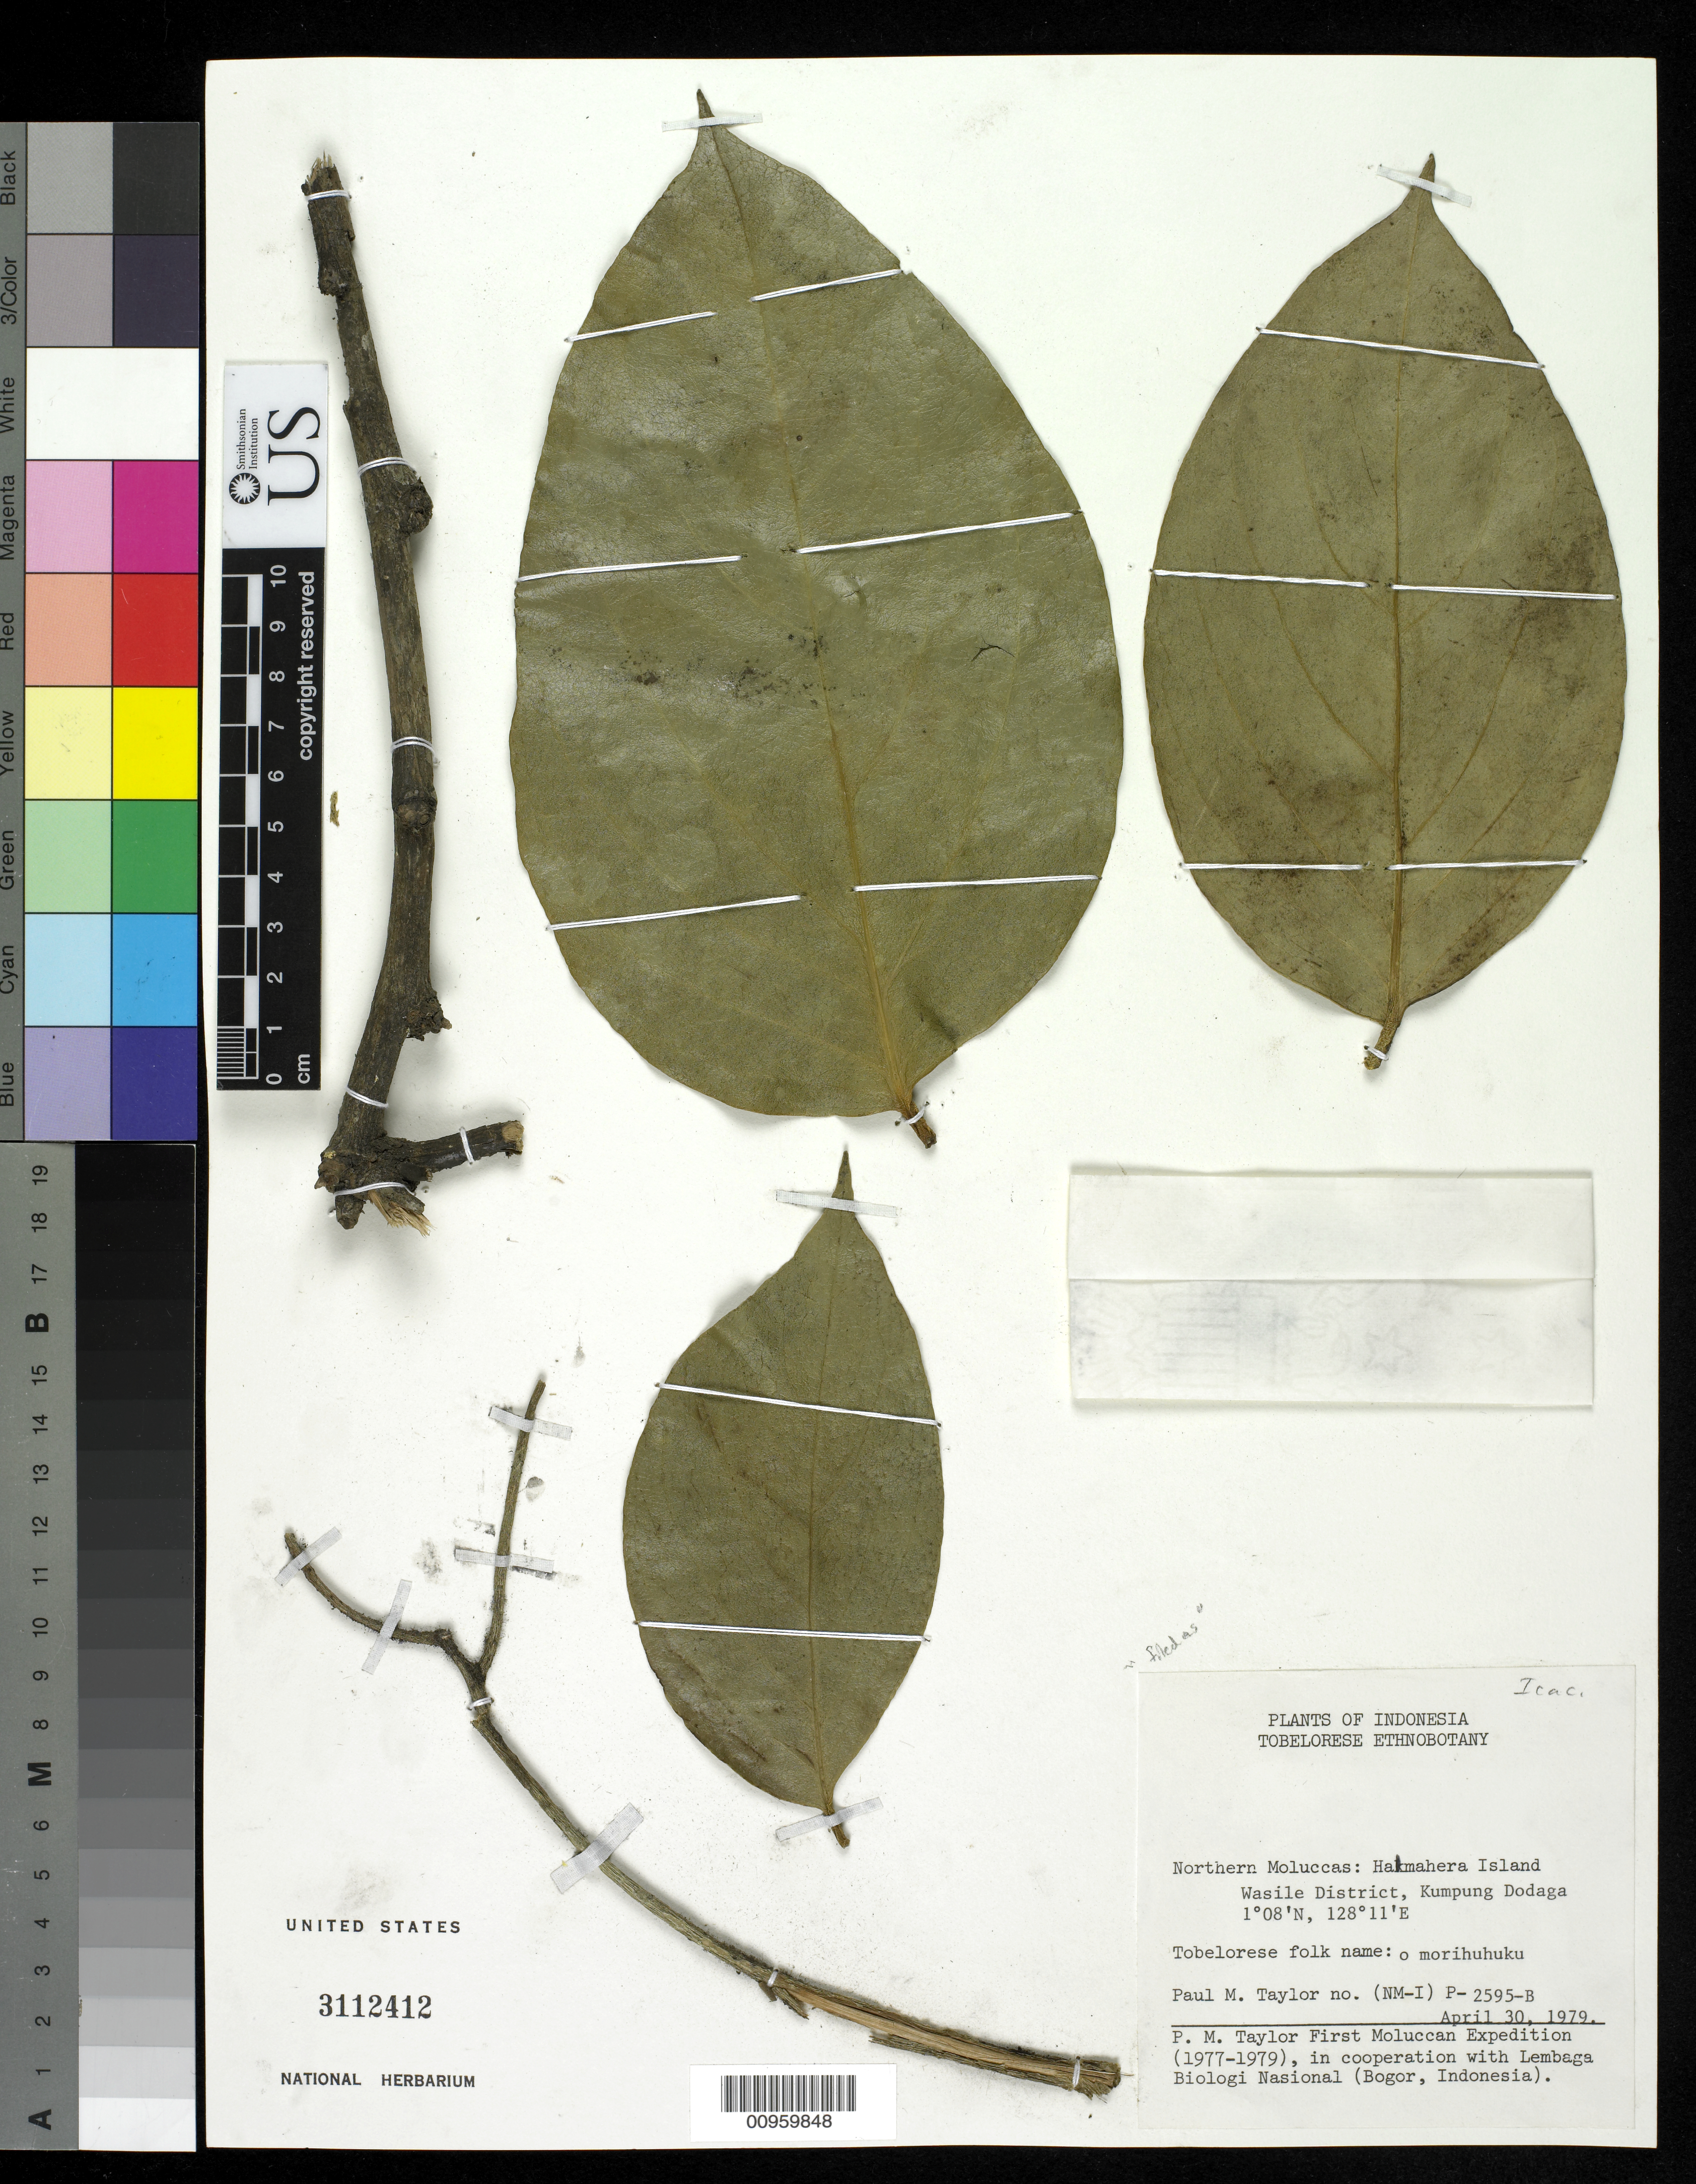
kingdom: Plantae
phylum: Tracheophyta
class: Magnoliopsida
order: Icacinales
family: Icacinaceae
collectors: P. M. Taylor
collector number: P 2595 B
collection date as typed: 30 Apr 1979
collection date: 1979-04-30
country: Indonesia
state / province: Maluku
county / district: Maluku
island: Halmahera I.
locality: Northern Moluccas. Wasile District, Kumpung Dodaga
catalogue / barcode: US 3112412